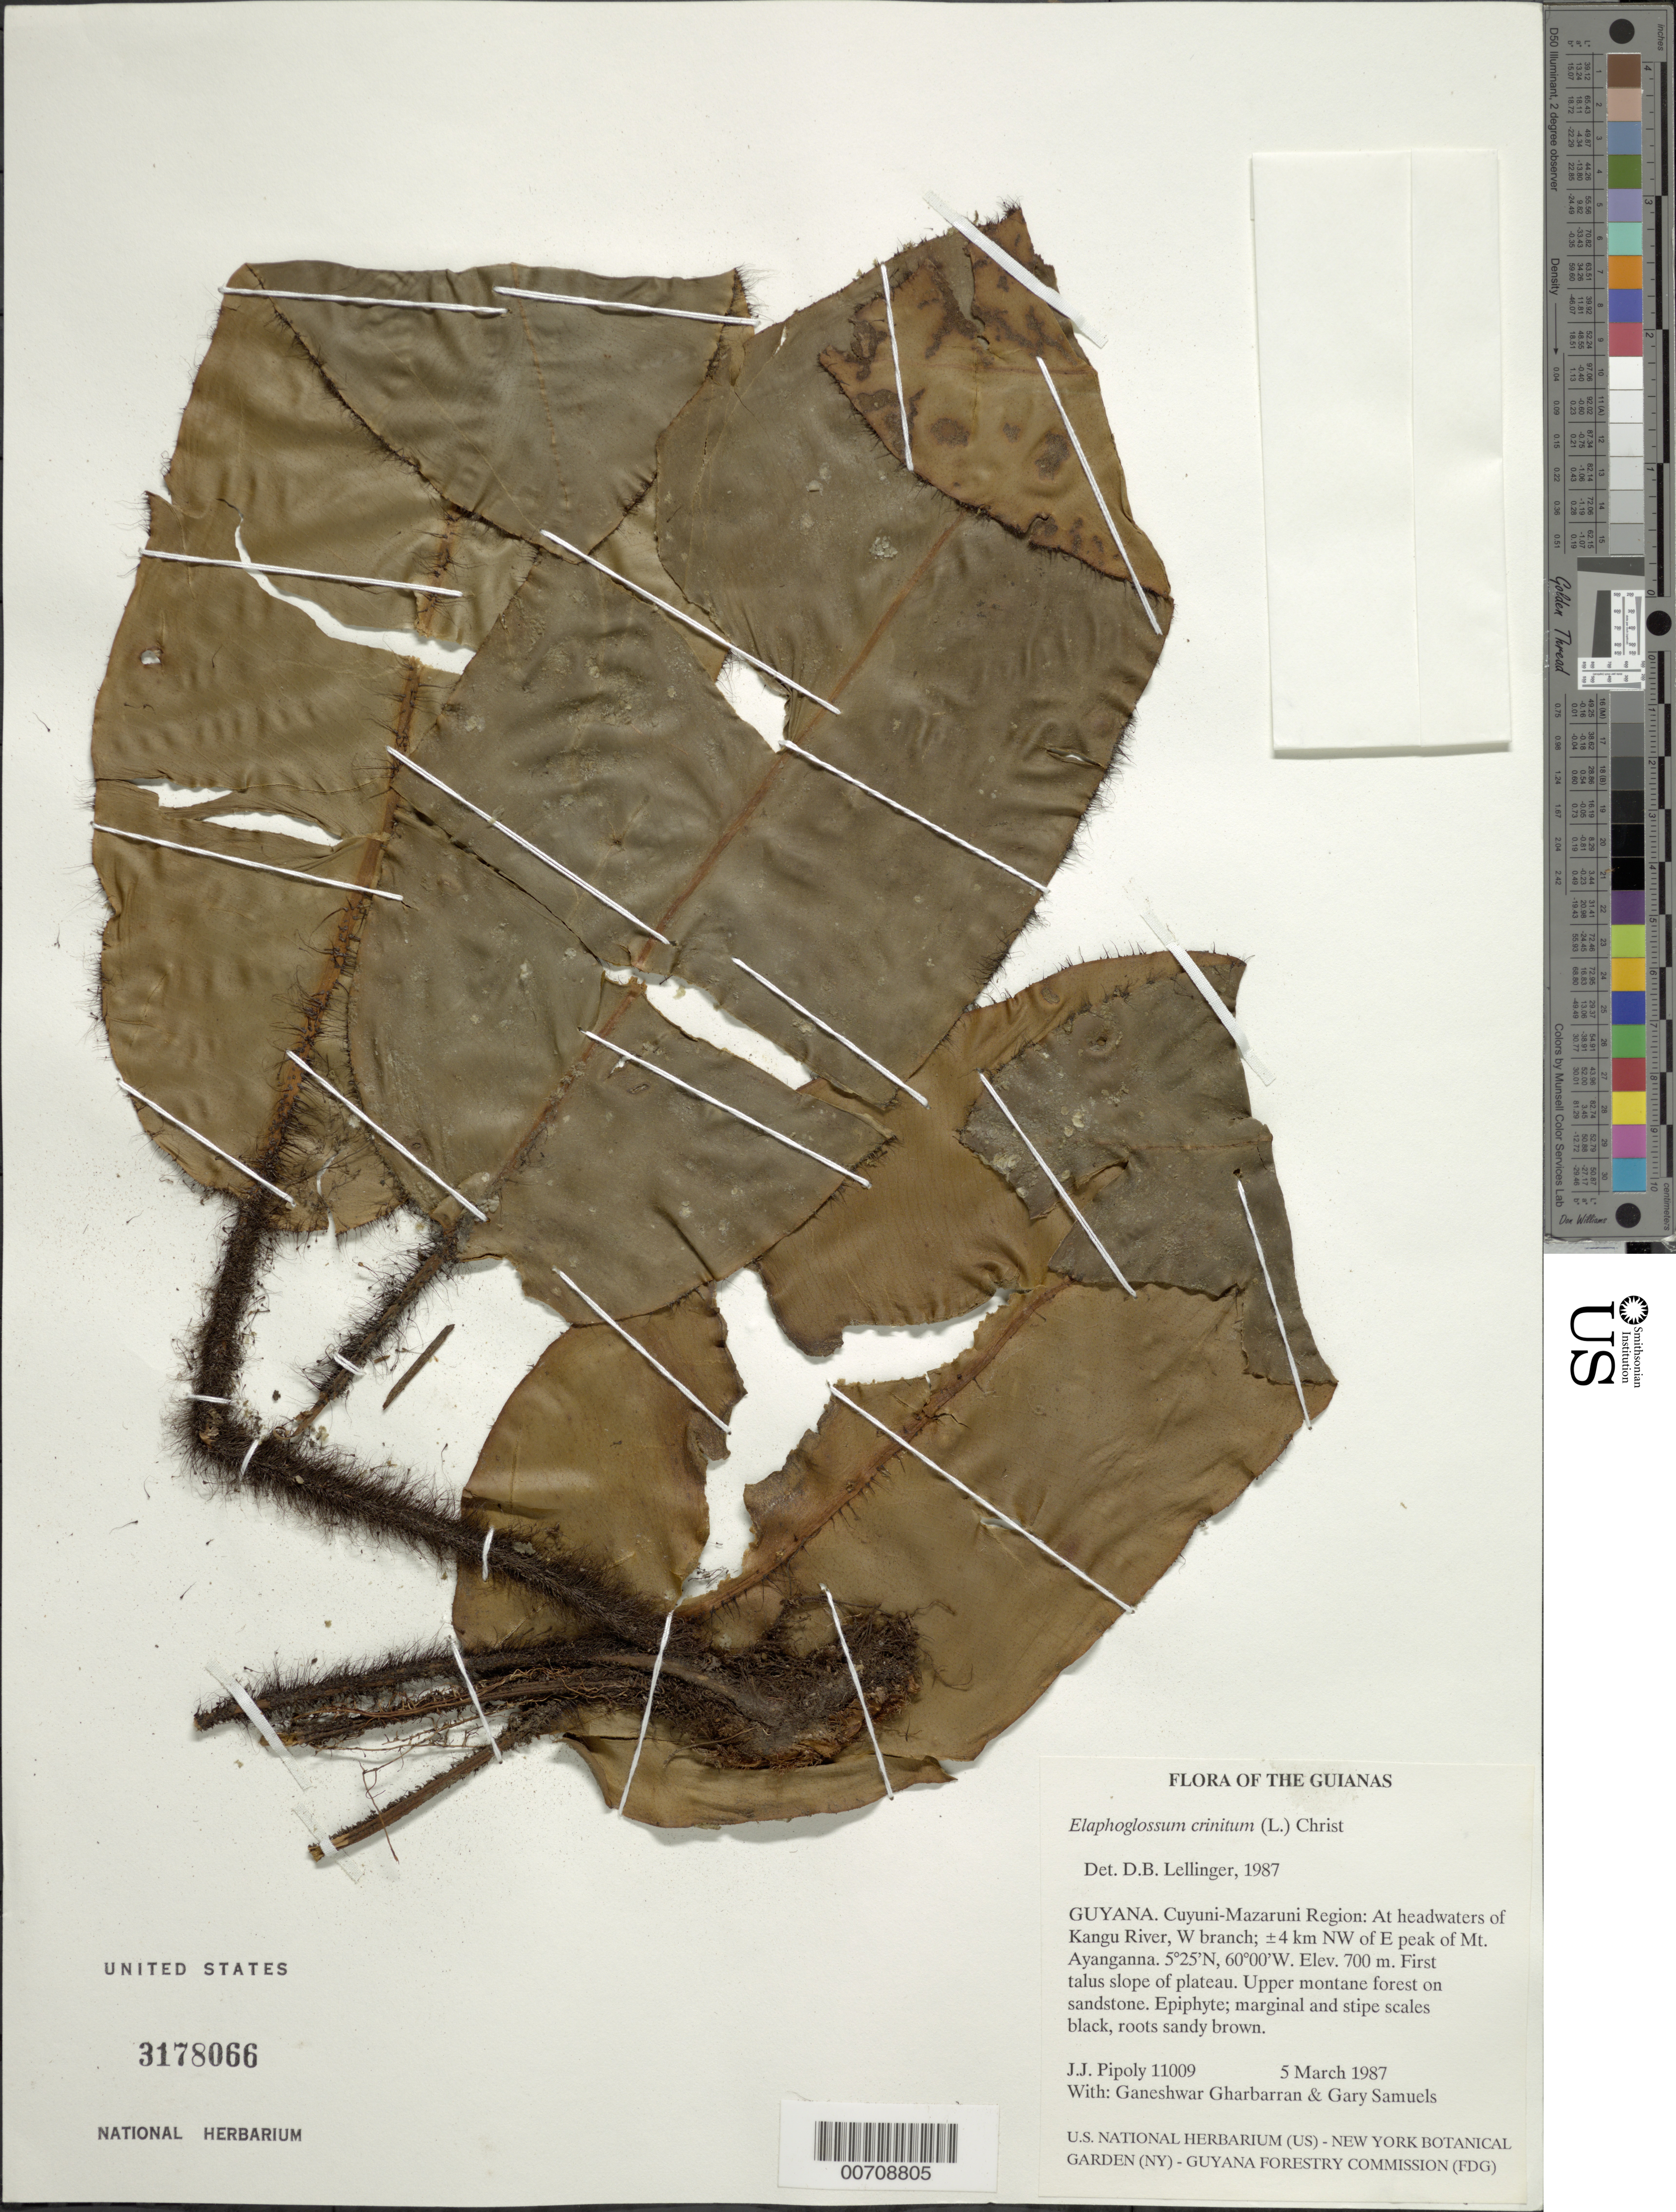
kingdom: Plantae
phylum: Tracheophyta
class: Polypodiopsida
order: Polypodiales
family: Dryopteridaceae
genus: Elaphoglossum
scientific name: Elaphoglossum crinitum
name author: (L.) Christ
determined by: Lellinger, David B., (BOT), Smithsonian Institution - National Museum of Natural History (UNITED STATES)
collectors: J. J. Pipoly, G. Gharbarran & G. Samuels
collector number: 11009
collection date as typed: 5 March 1987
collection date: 1987-03-05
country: Guyana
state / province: Cuyuni-Mazaruni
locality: Headwaters of Kangu R., W branch; ±4 km NW of E peak of Mt. Ayanganna. First talus slope of plateau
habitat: Upper montane forest on sandstone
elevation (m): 700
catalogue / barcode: US 3178066